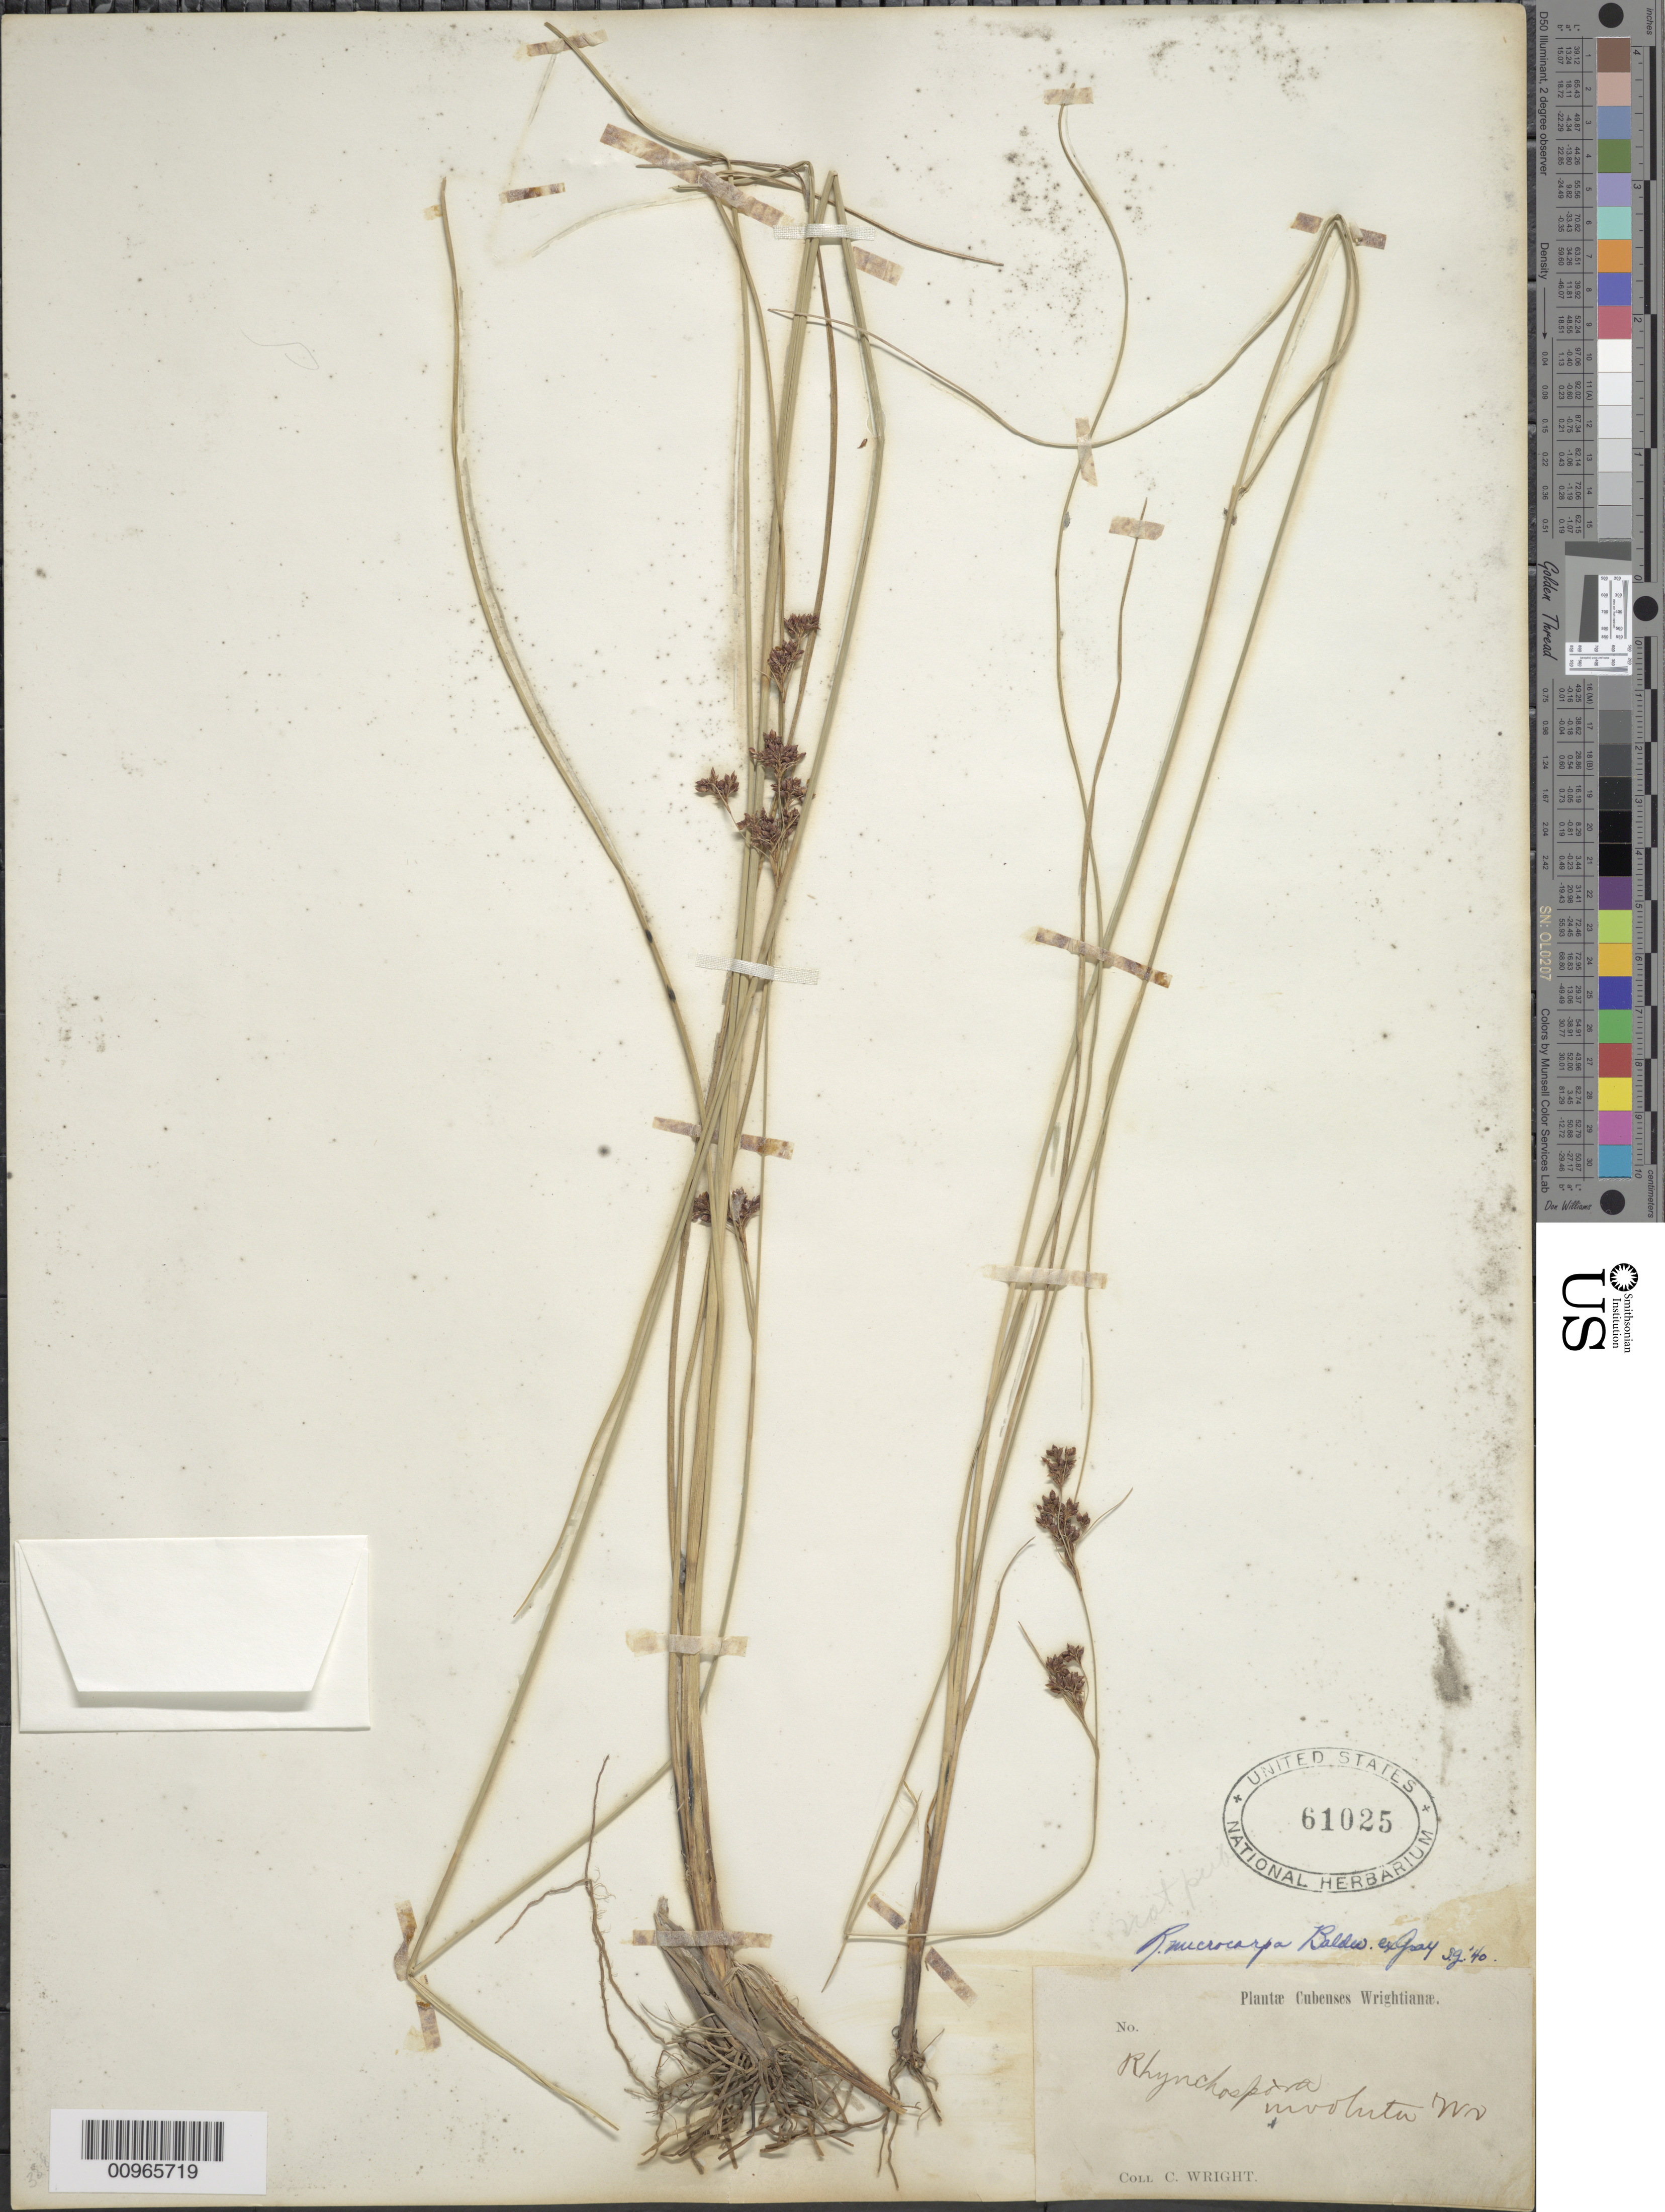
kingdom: Plantae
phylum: Tracheophyta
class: Liliopsida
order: Poales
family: Cyperaceae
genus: Rhynchospora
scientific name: Rhynchospora microcarpa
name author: Baldwin ex A. Gray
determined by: Gale, S.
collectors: C. Wright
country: Cuba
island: Cuba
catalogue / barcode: US 61025